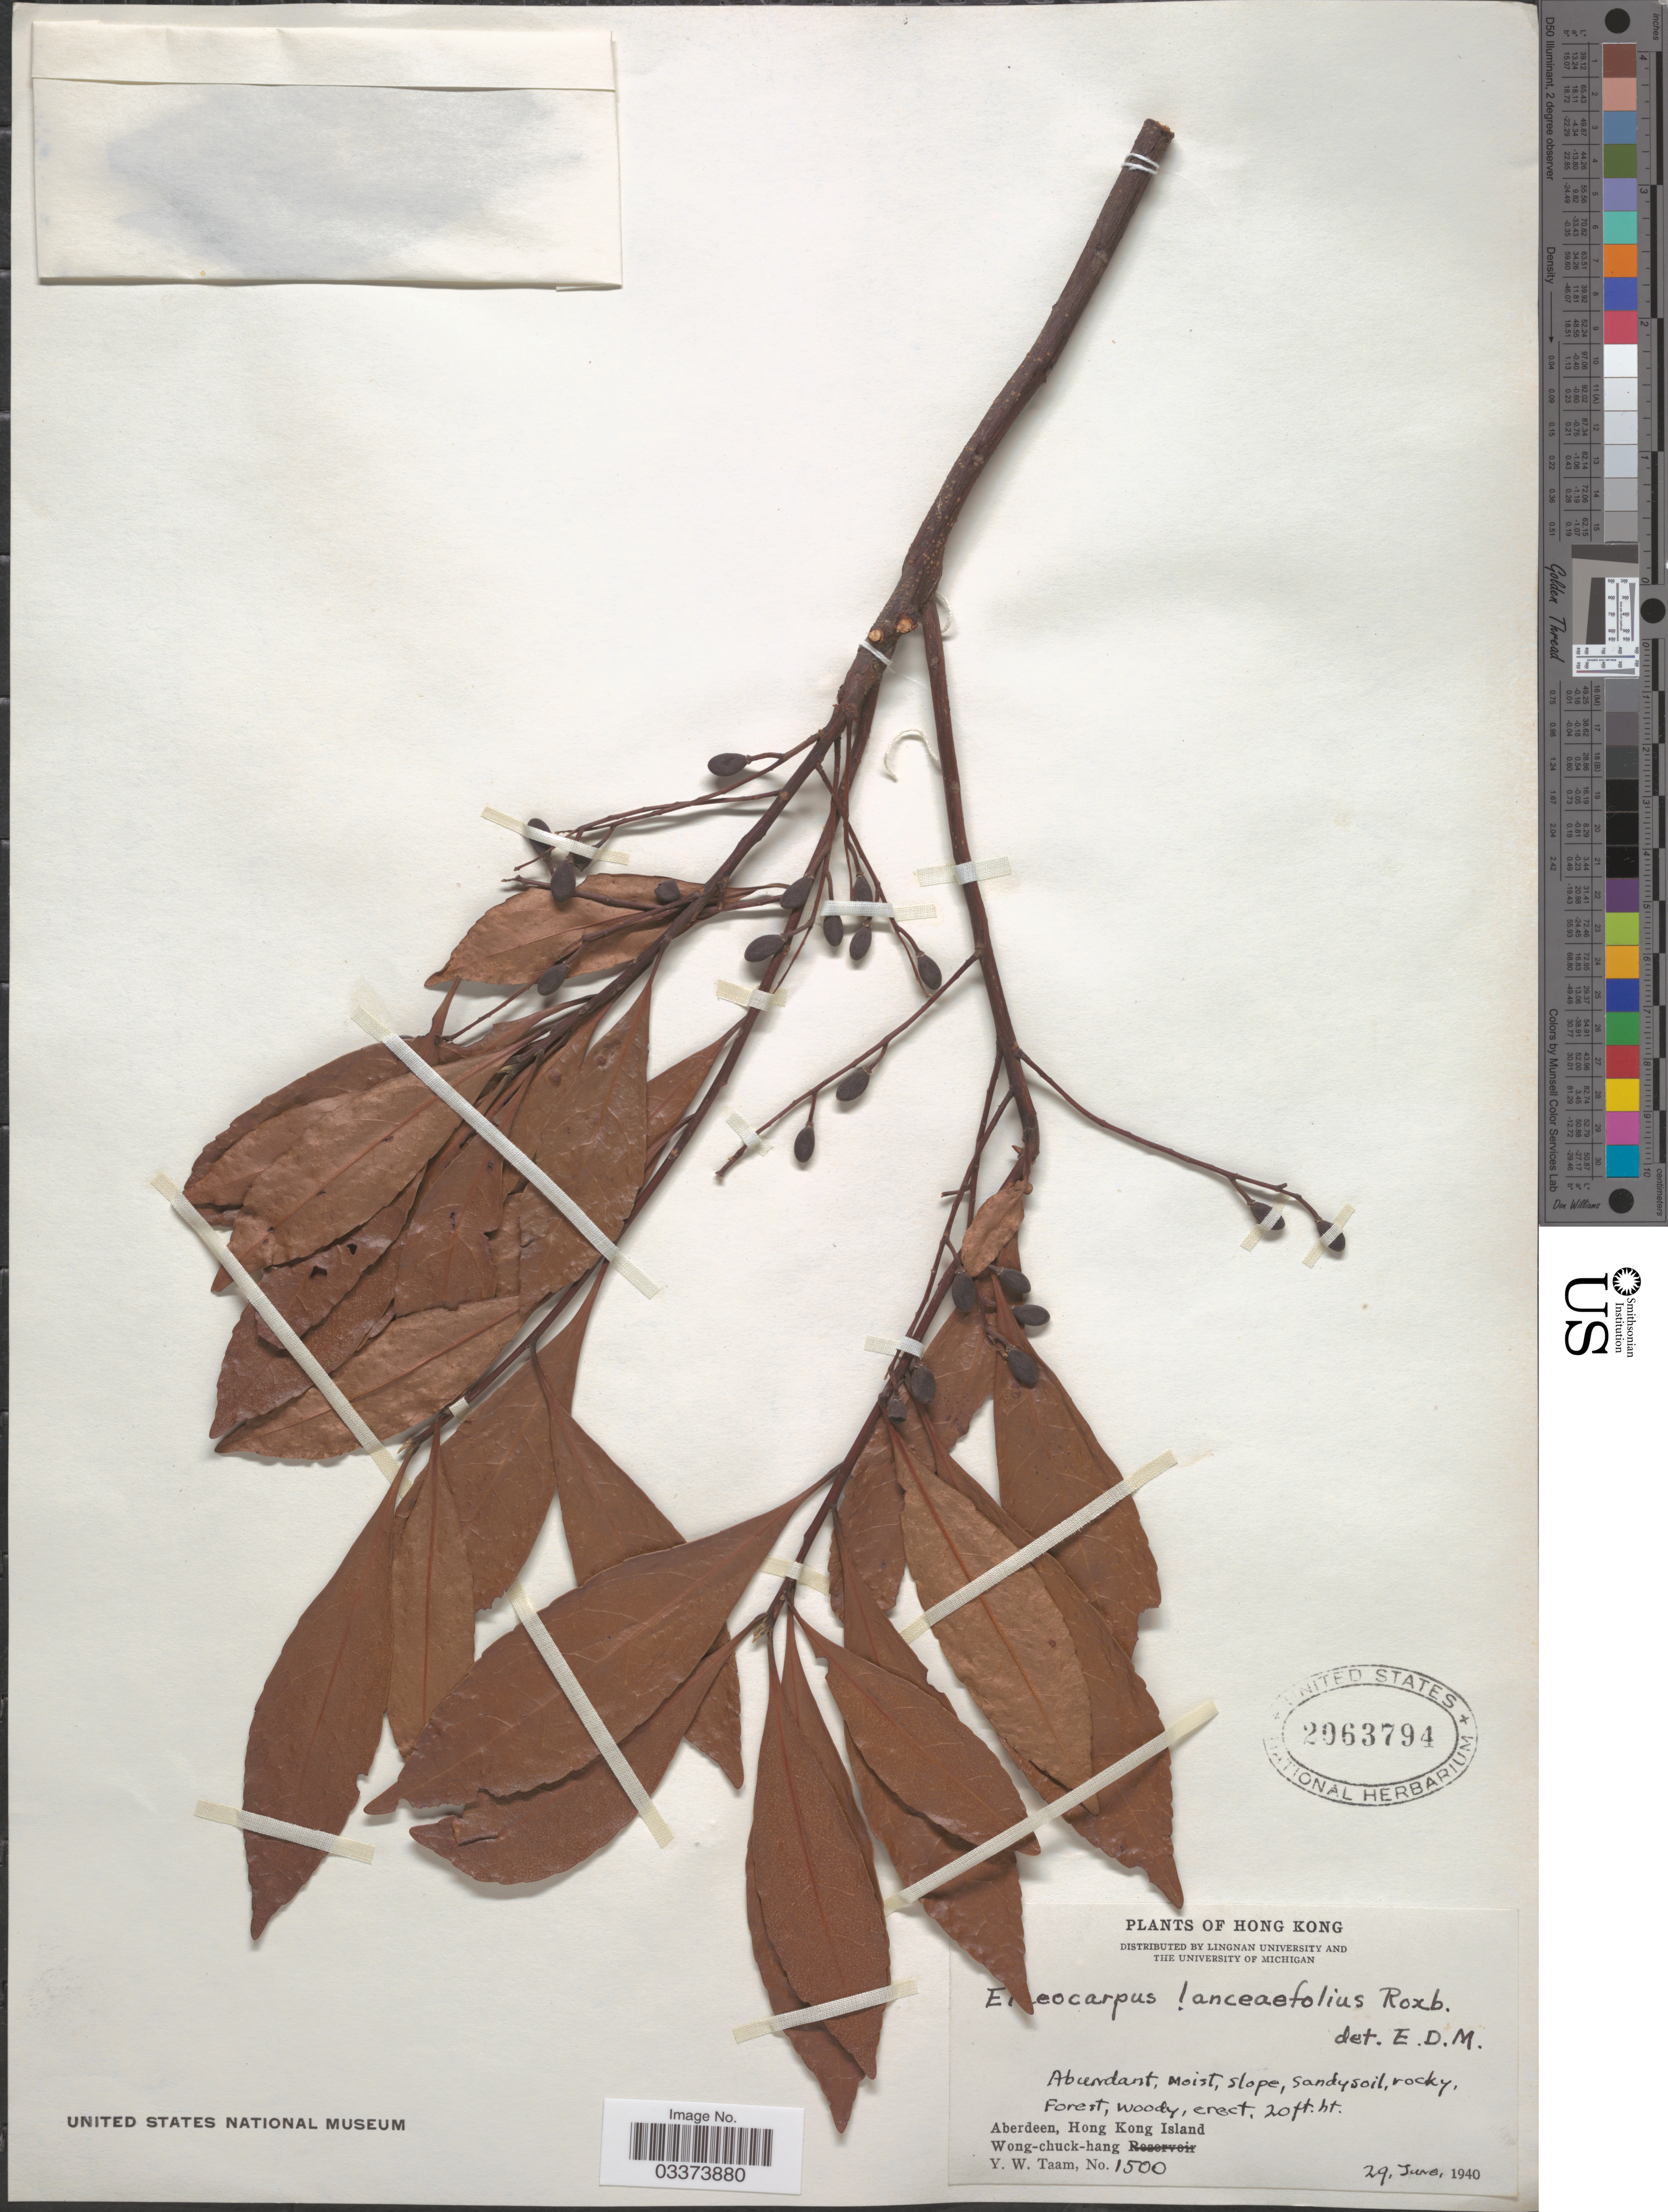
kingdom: Plantae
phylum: Tracheophyta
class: Magnoliopsida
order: Oxalidales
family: Elaeocarpaceae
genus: Elaeocarpus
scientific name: Elaeocarpus lanceifolius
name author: Roxb.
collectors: Y. W. Taam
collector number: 1500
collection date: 1940-06-29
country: China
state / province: Hong Kong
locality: Aberdeen, Hong Kong Island, Wong-chuck-hang.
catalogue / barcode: US 2063794